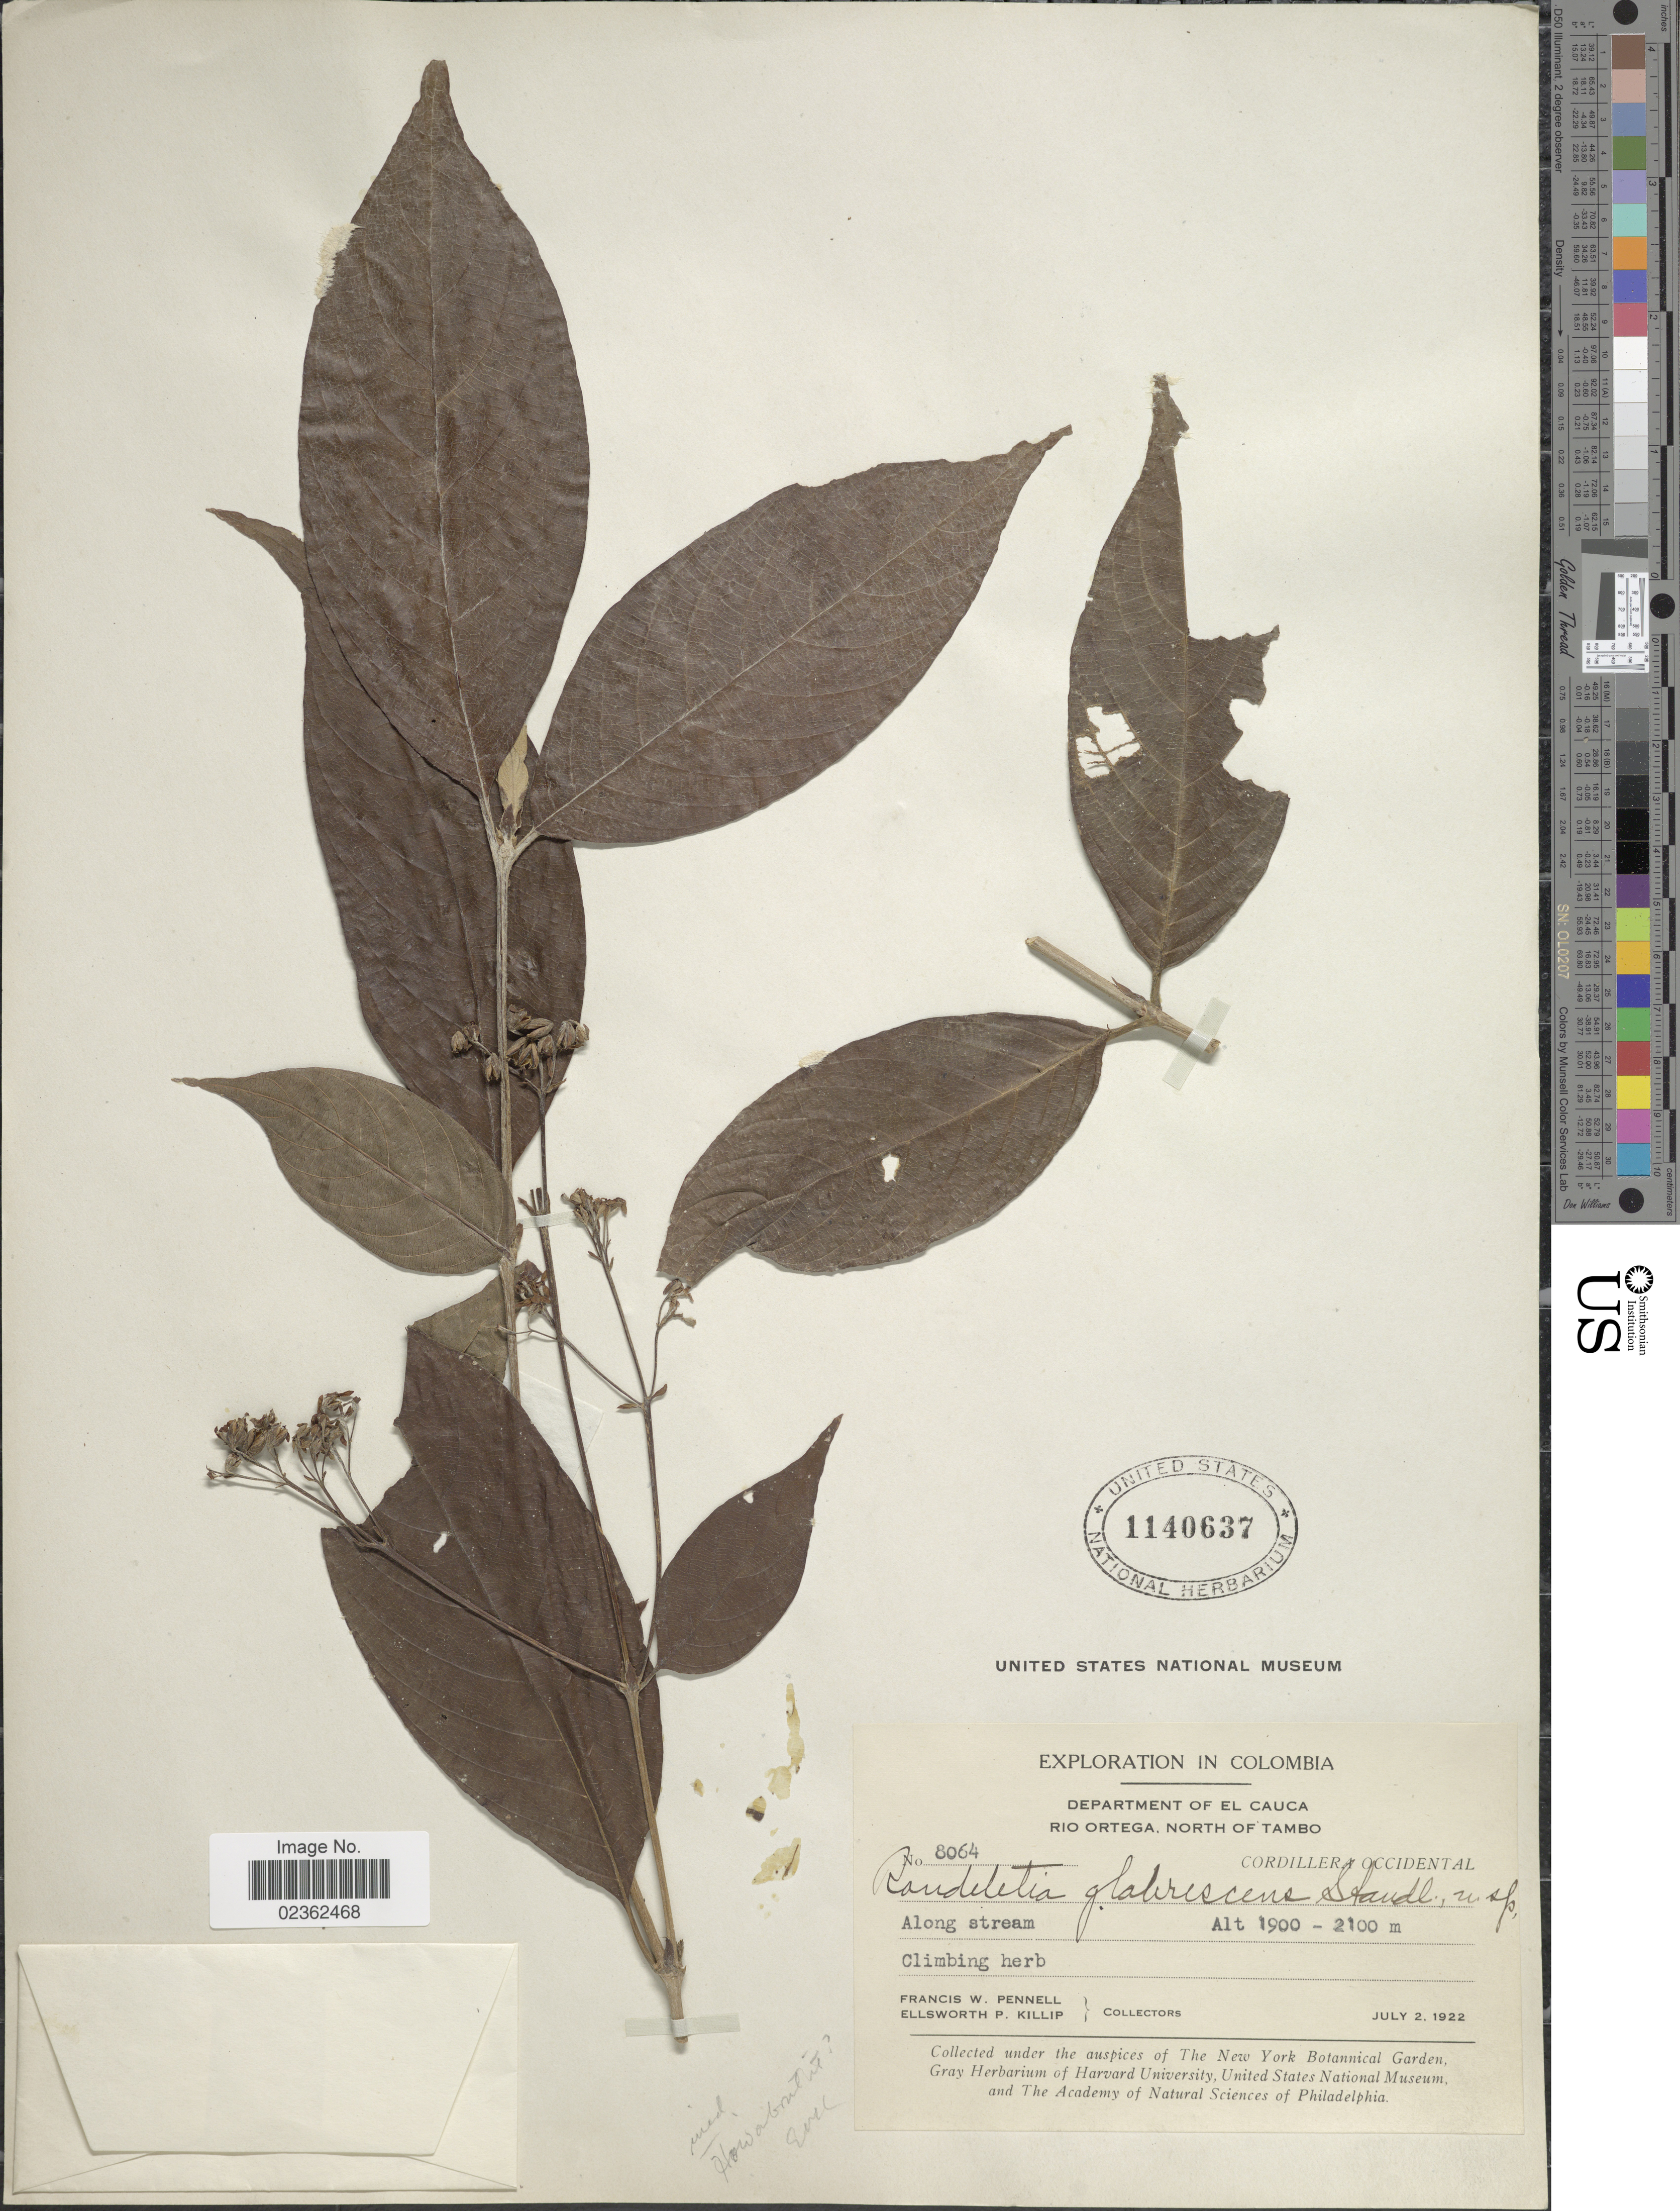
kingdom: Plantae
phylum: Tracheophyta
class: Magnoliopsida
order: Gentianales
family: Rubiaceae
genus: Arachnothryx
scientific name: Arachnothryx glabrata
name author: (Standl.) Steyerm.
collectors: F. W. Pennell & E. P. Killip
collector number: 8064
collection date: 1922-07-02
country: Colombia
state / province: Cauca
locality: Rio Ortega, North of Tambo, Cordillera Occidental, along stream.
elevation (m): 1900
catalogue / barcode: US 1140637